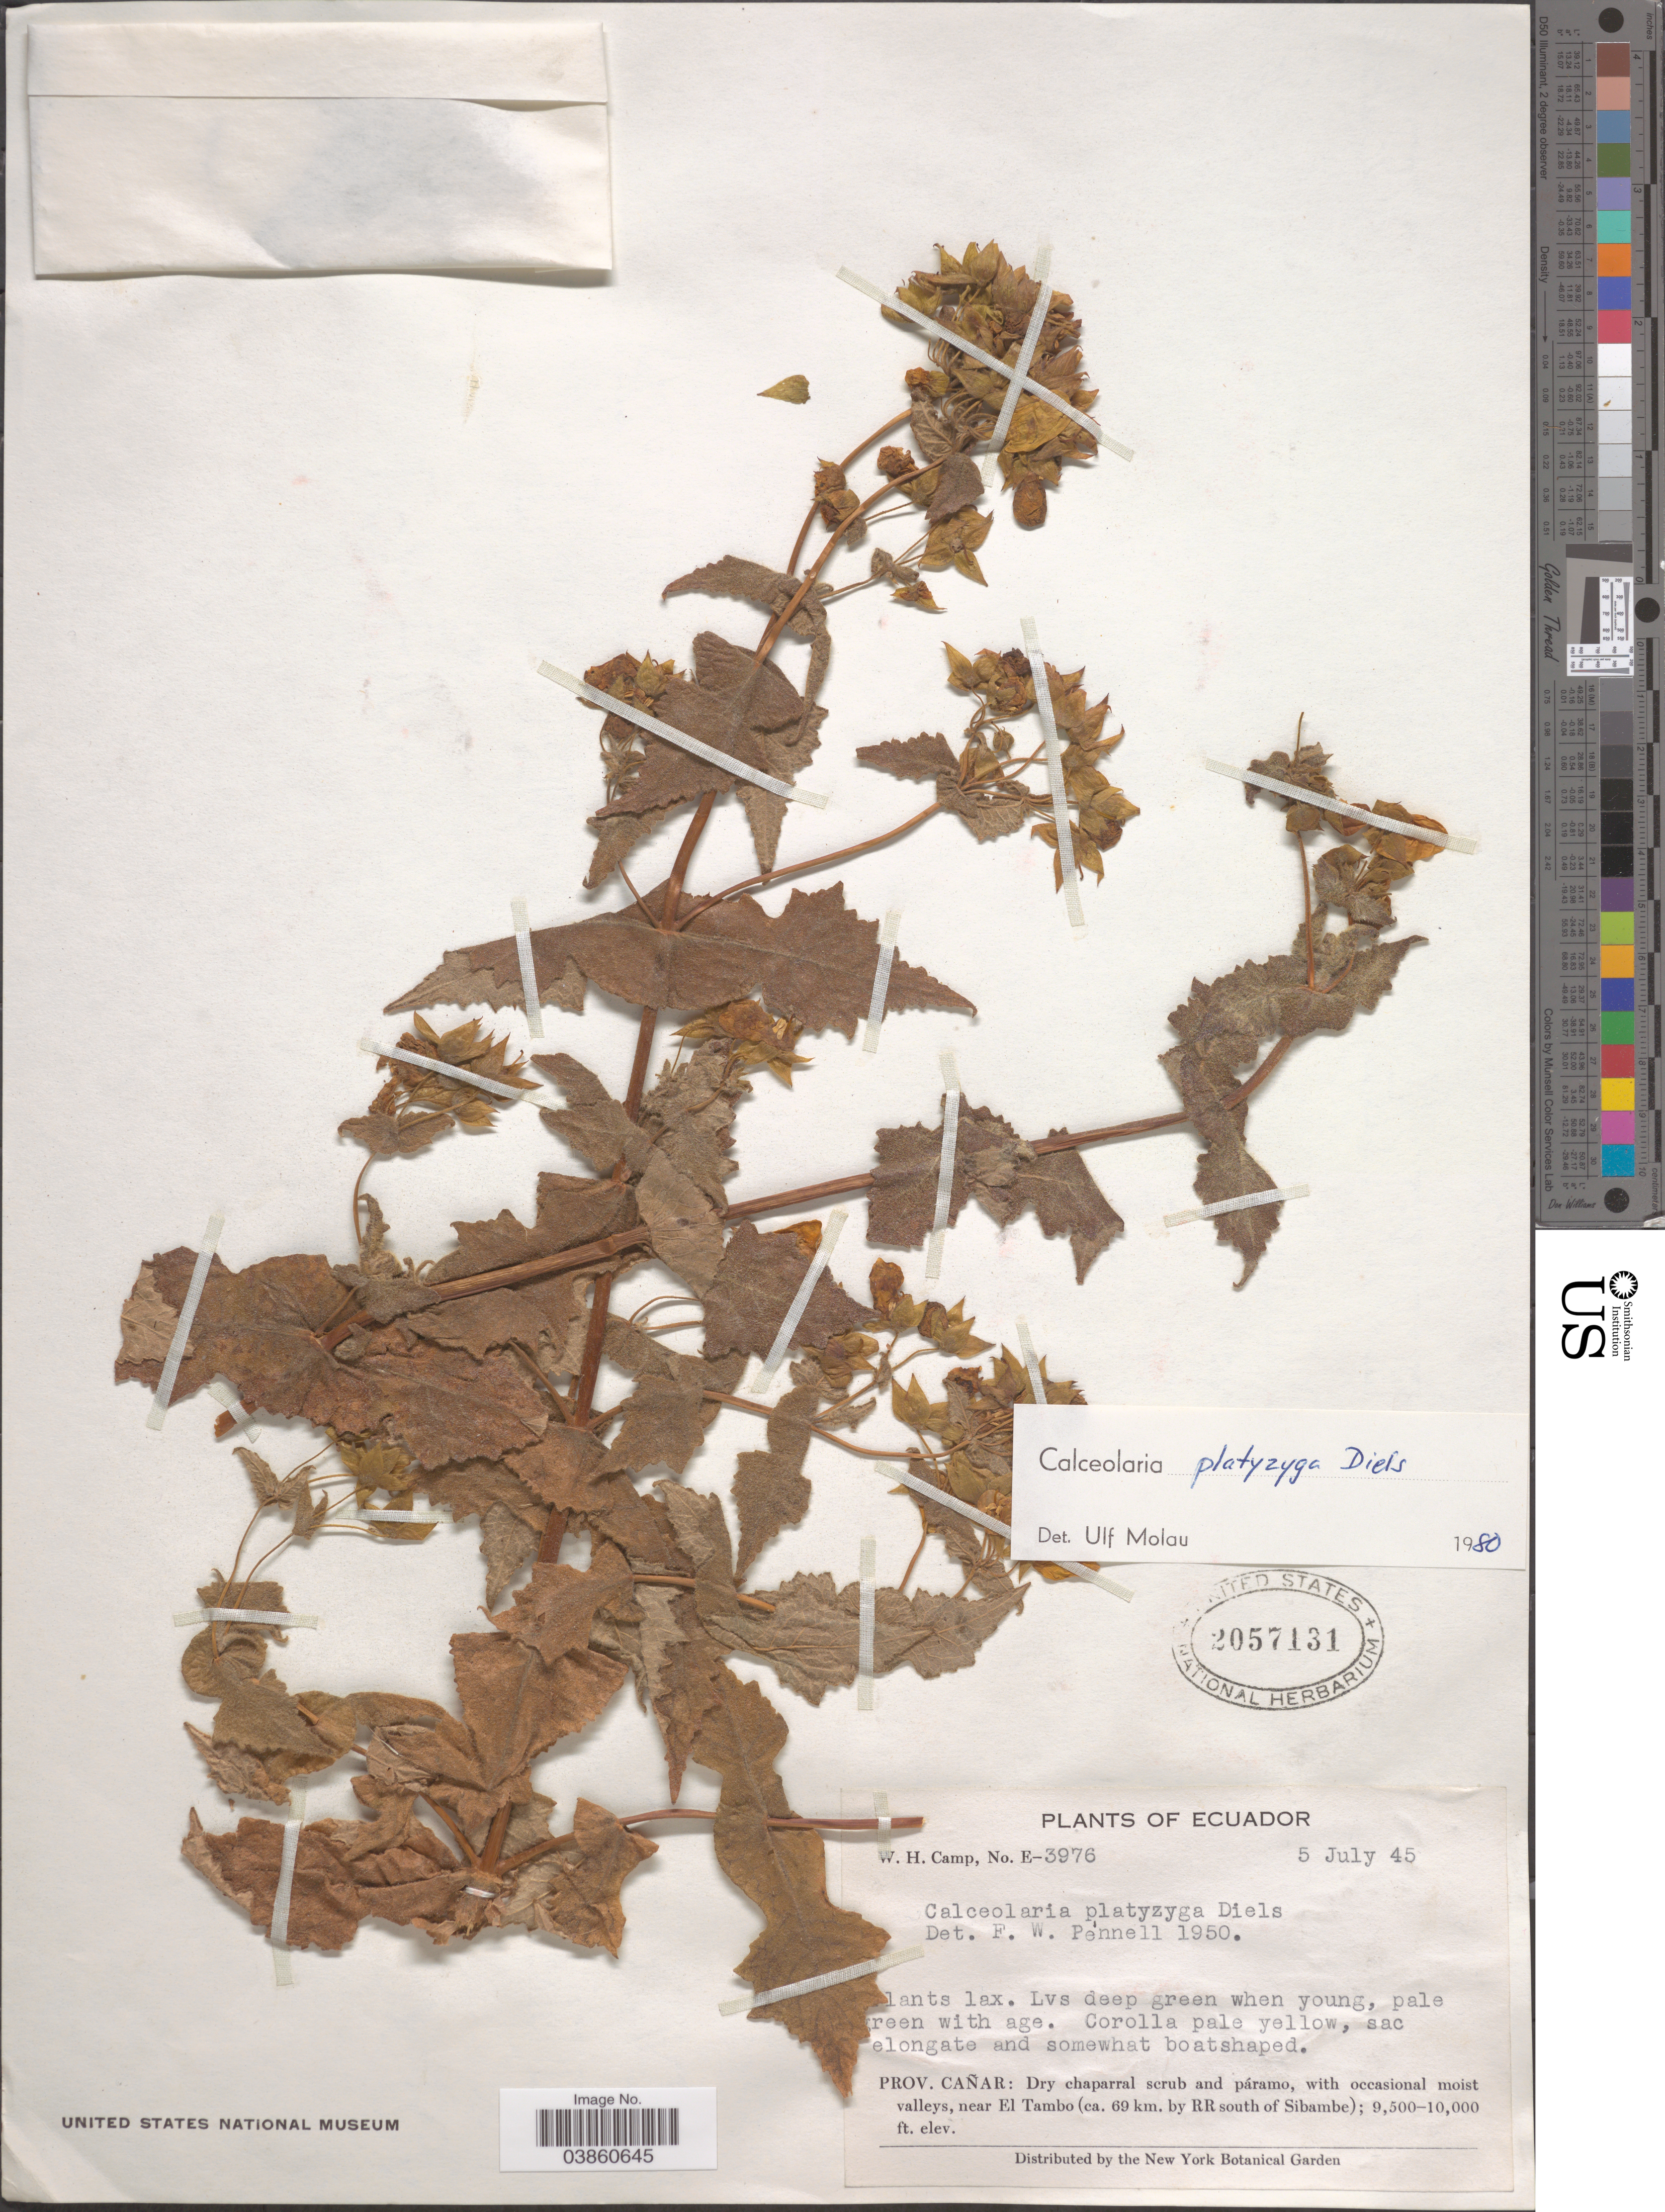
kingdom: Plantae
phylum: Tracheophyta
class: Magnoliopsida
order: Lamiales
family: Calceolariaceae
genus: Calceolaria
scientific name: Calceolaria platyzyga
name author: Diels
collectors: W. H. Camp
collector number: E-3976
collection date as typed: Transcribed d/m/y: 5/7/45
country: Ecuador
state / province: Cañar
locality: Dry chaparral scrub and páramo, with occasional moist valley, near El Tambo (ca. 69 km. by RR south of Sibambe).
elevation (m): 2896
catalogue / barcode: US 2057131